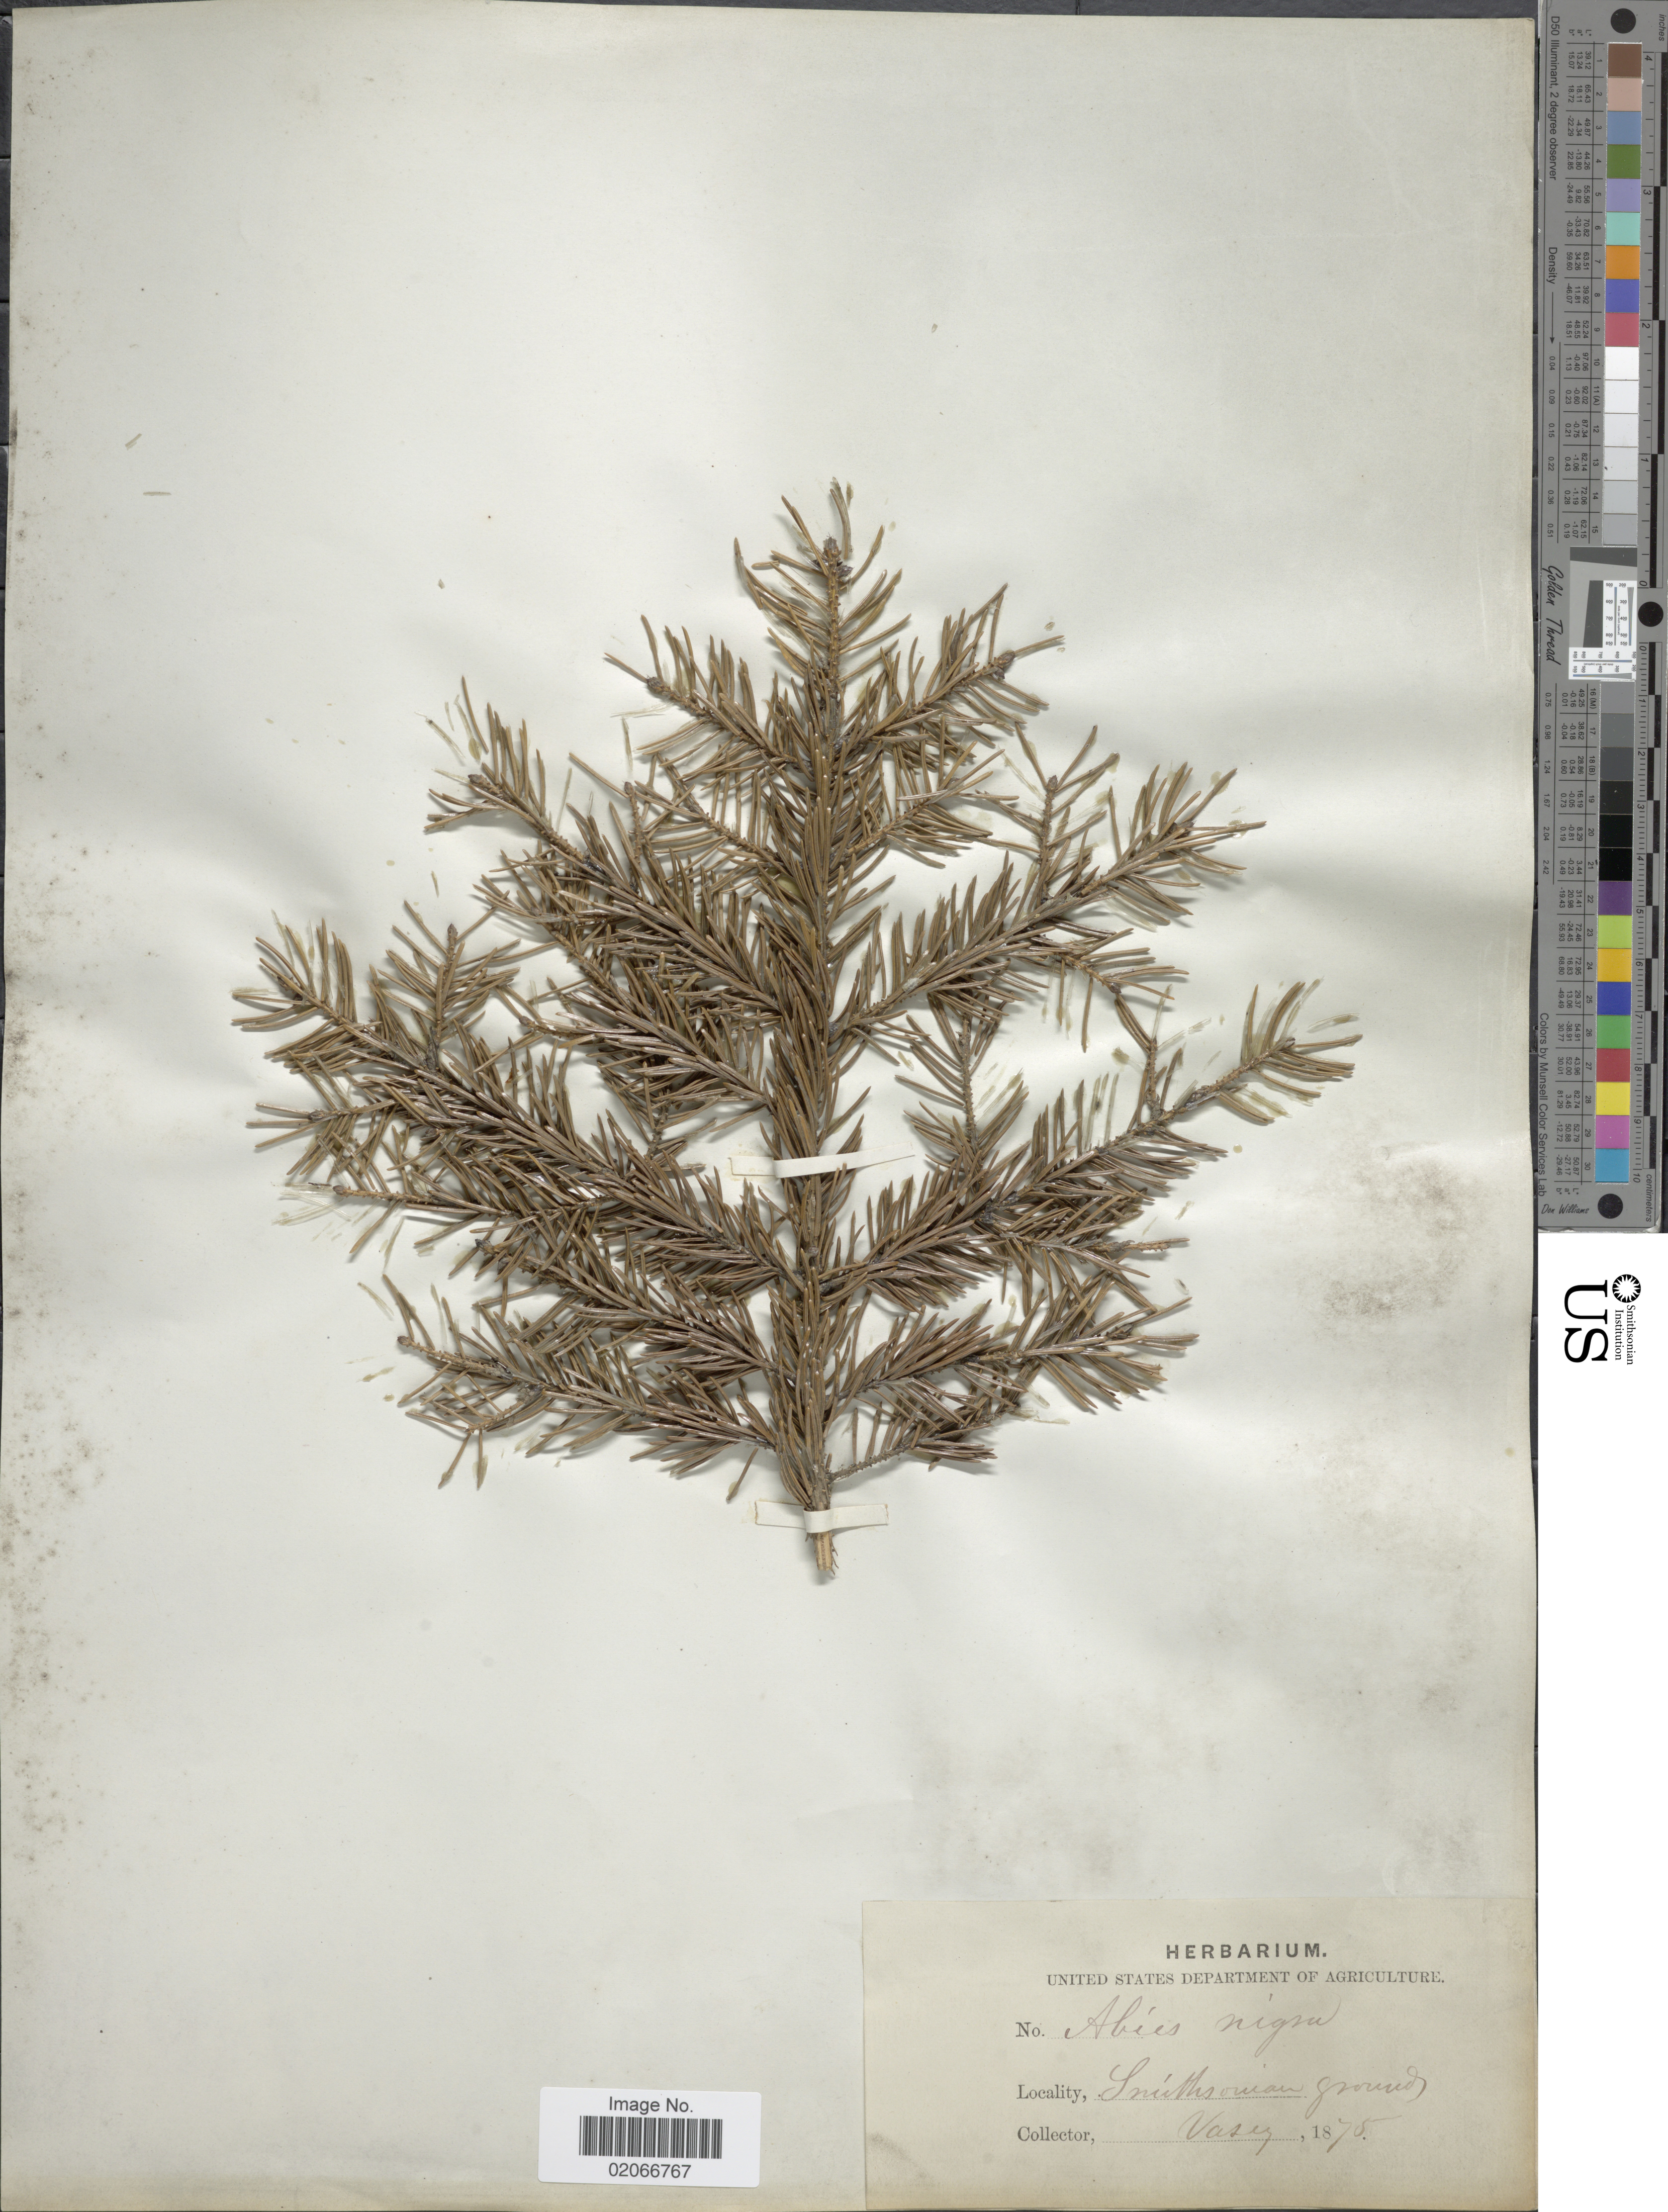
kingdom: Plantae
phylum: Tracheophyta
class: Pinopsida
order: Pinales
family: Pinaceae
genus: Picea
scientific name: Picea rubens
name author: Sarg.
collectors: Vasey, --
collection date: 1875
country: United States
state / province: District of Columbia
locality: Smithsonian Grounds